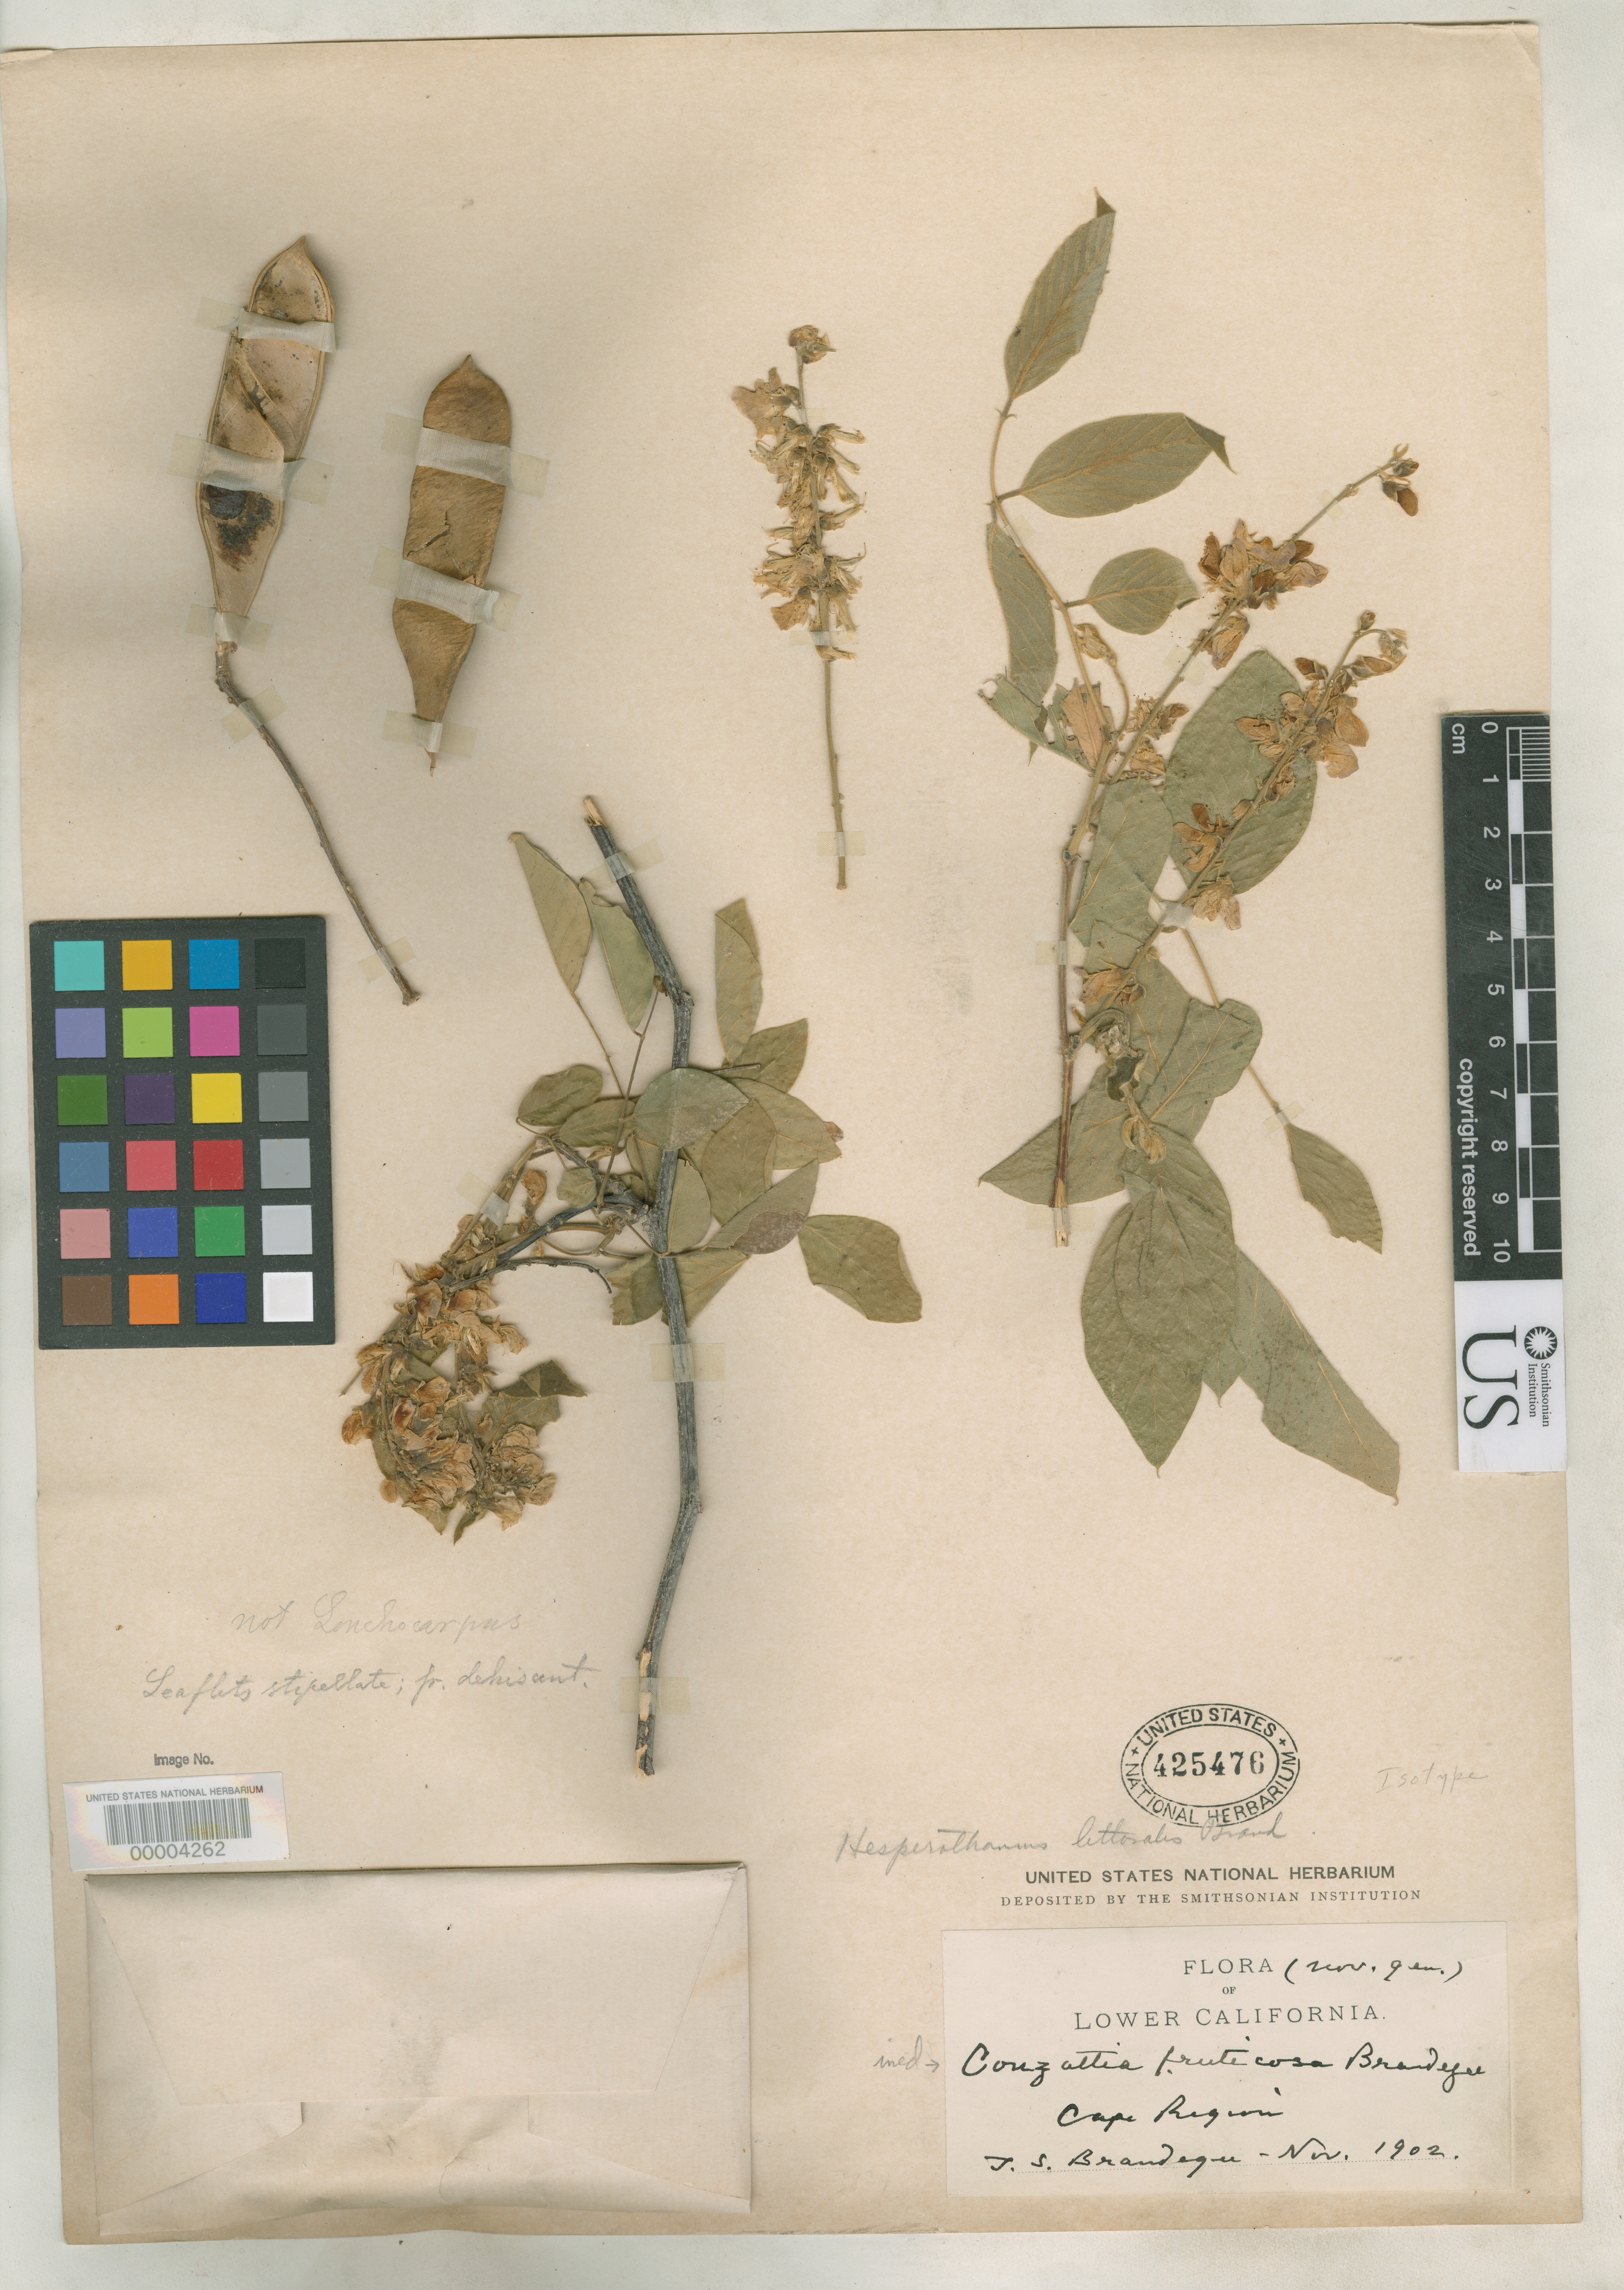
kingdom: Plantae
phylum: Tracheophyta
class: Magnoliopsida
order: Fabales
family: Fabaceae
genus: Lonchocarpus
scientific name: Lonchocarpus littoralis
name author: Brandegee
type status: Isotype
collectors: T. S. Brandegee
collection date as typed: Nov 1902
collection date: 1902-11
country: Mexico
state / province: Baja California Norte / Baja California Sur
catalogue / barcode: US 425476